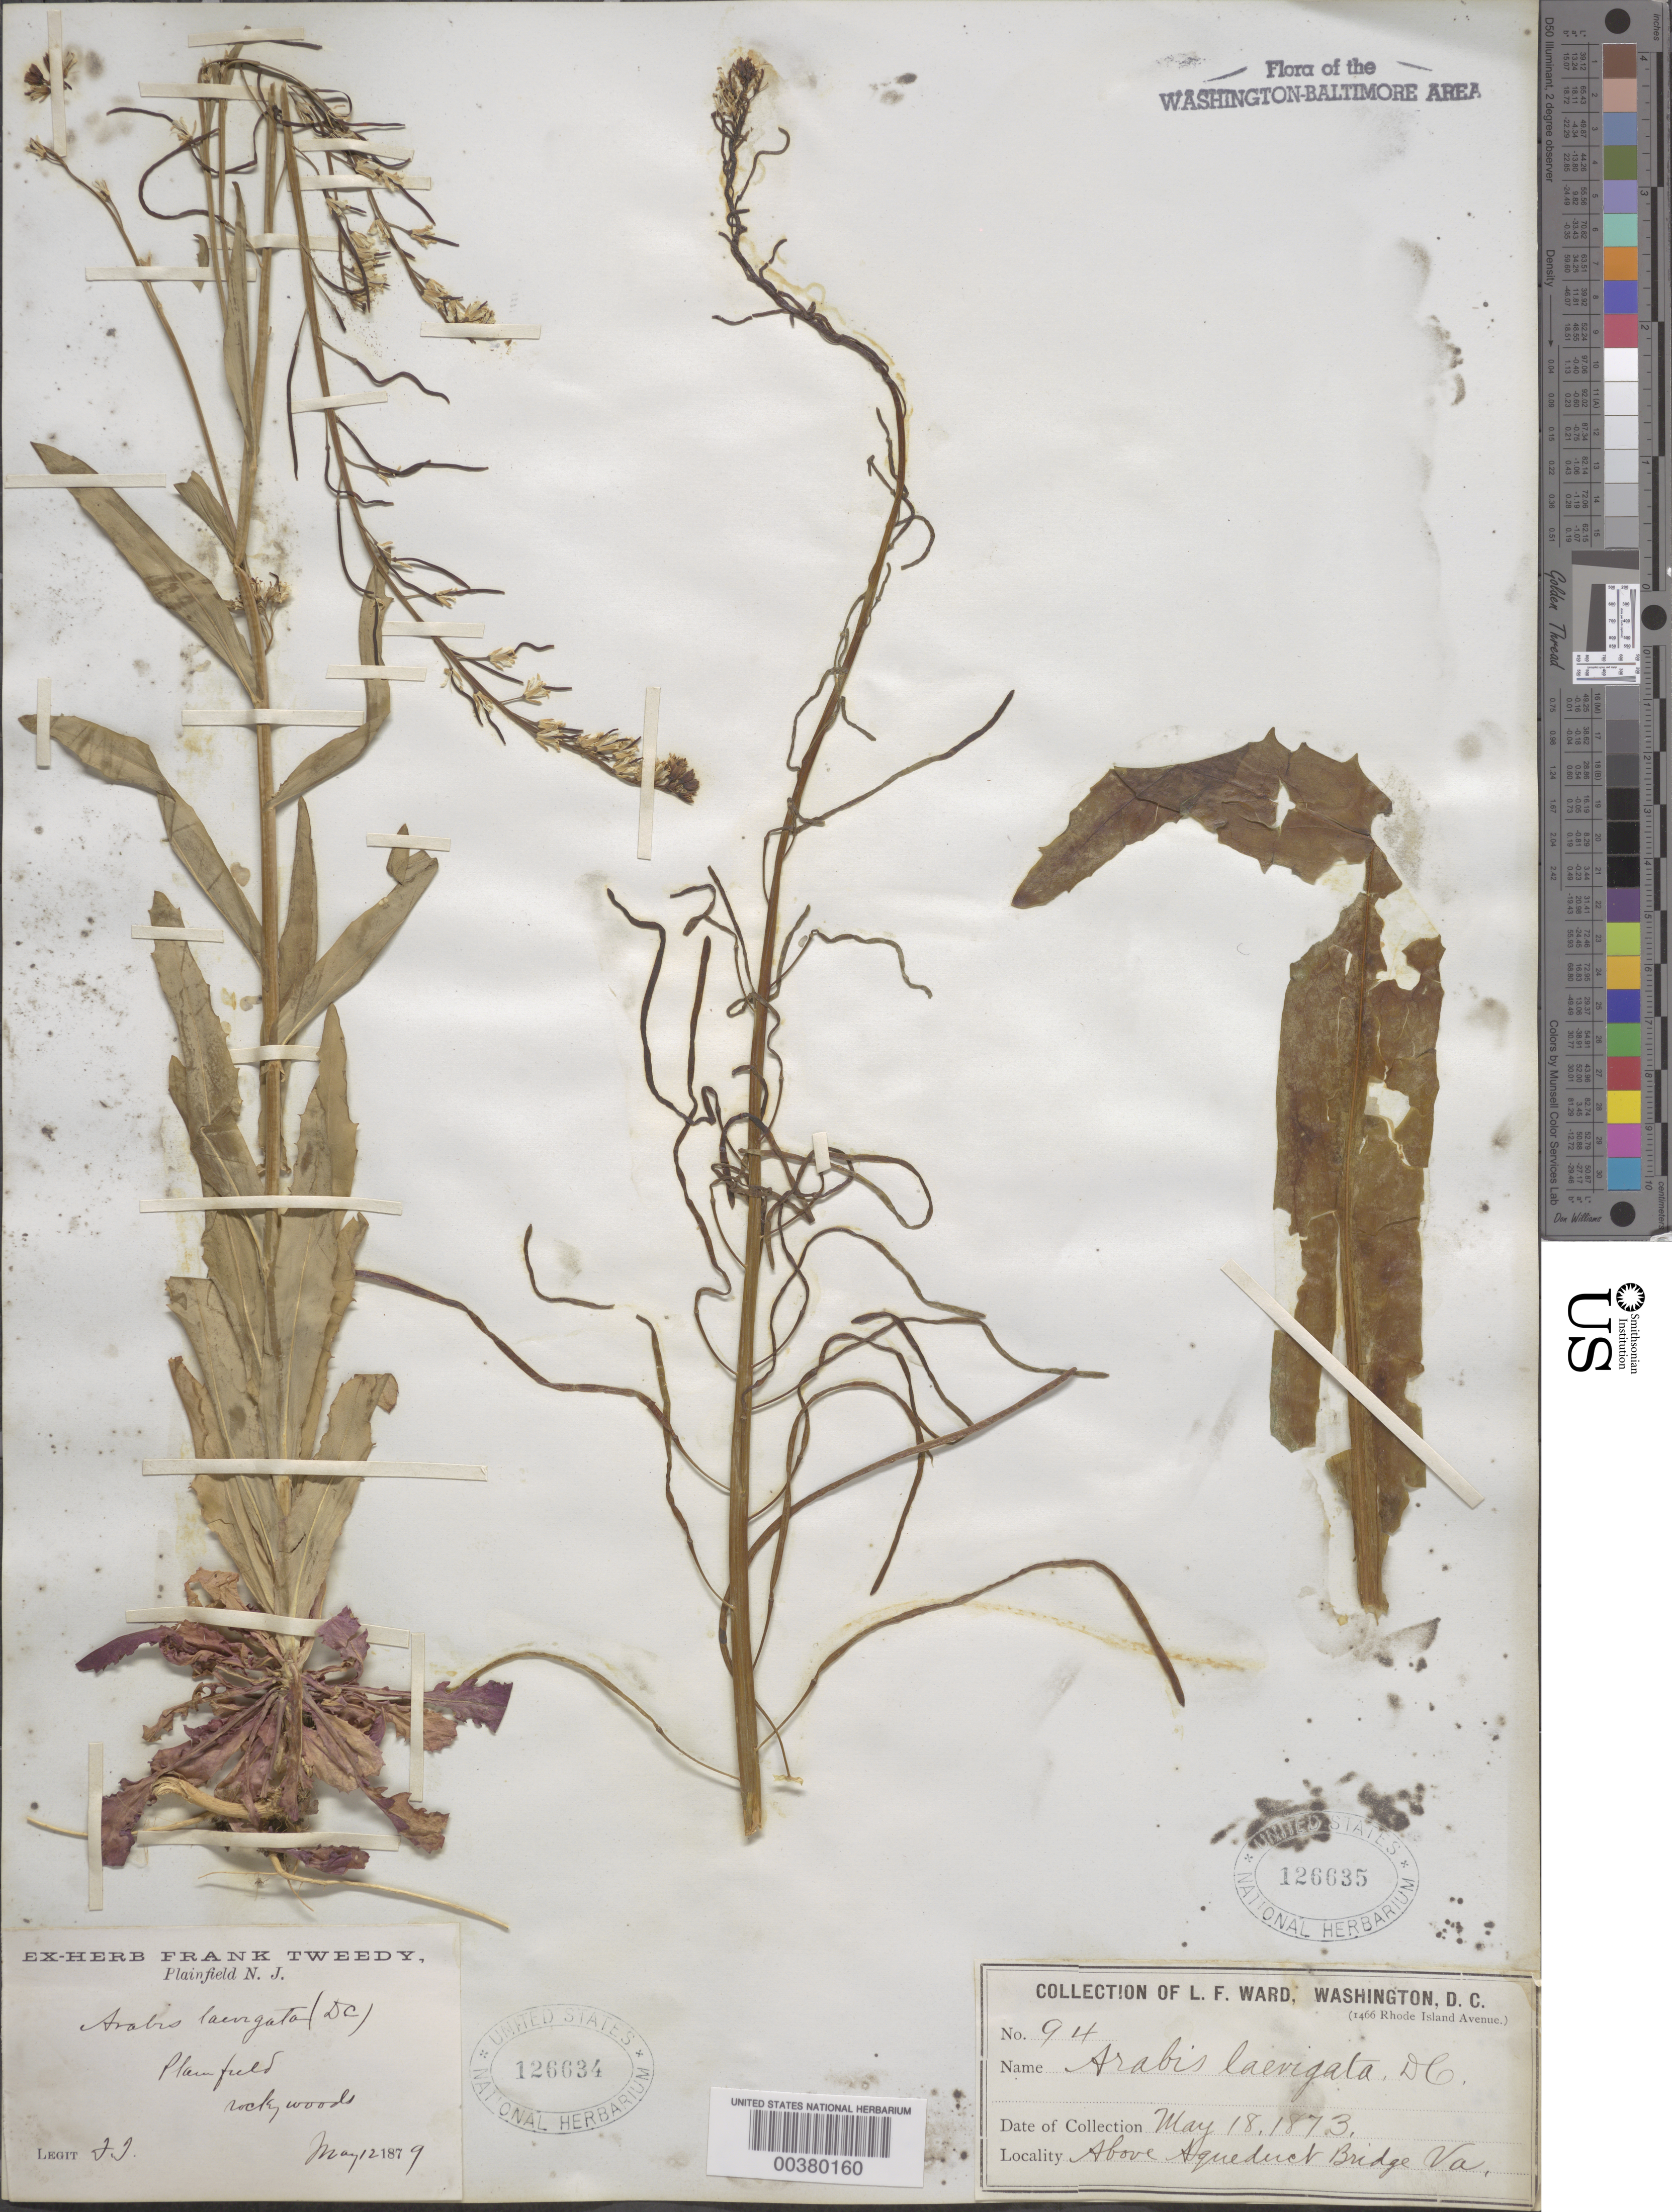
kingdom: Plantae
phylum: Tracheophyta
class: Magnoliopsida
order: Brassicales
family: Brassicaceae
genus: Boechera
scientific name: Boechera laevigata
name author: (Muhl. ex Willd.) Al-Shehbaz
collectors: L. F. Ward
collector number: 94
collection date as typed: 18 May 1873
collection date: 1873-05-18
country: United States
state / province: Virginia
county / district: Fairfax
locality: Above Aqueduct Bridge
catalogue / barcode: US 126635